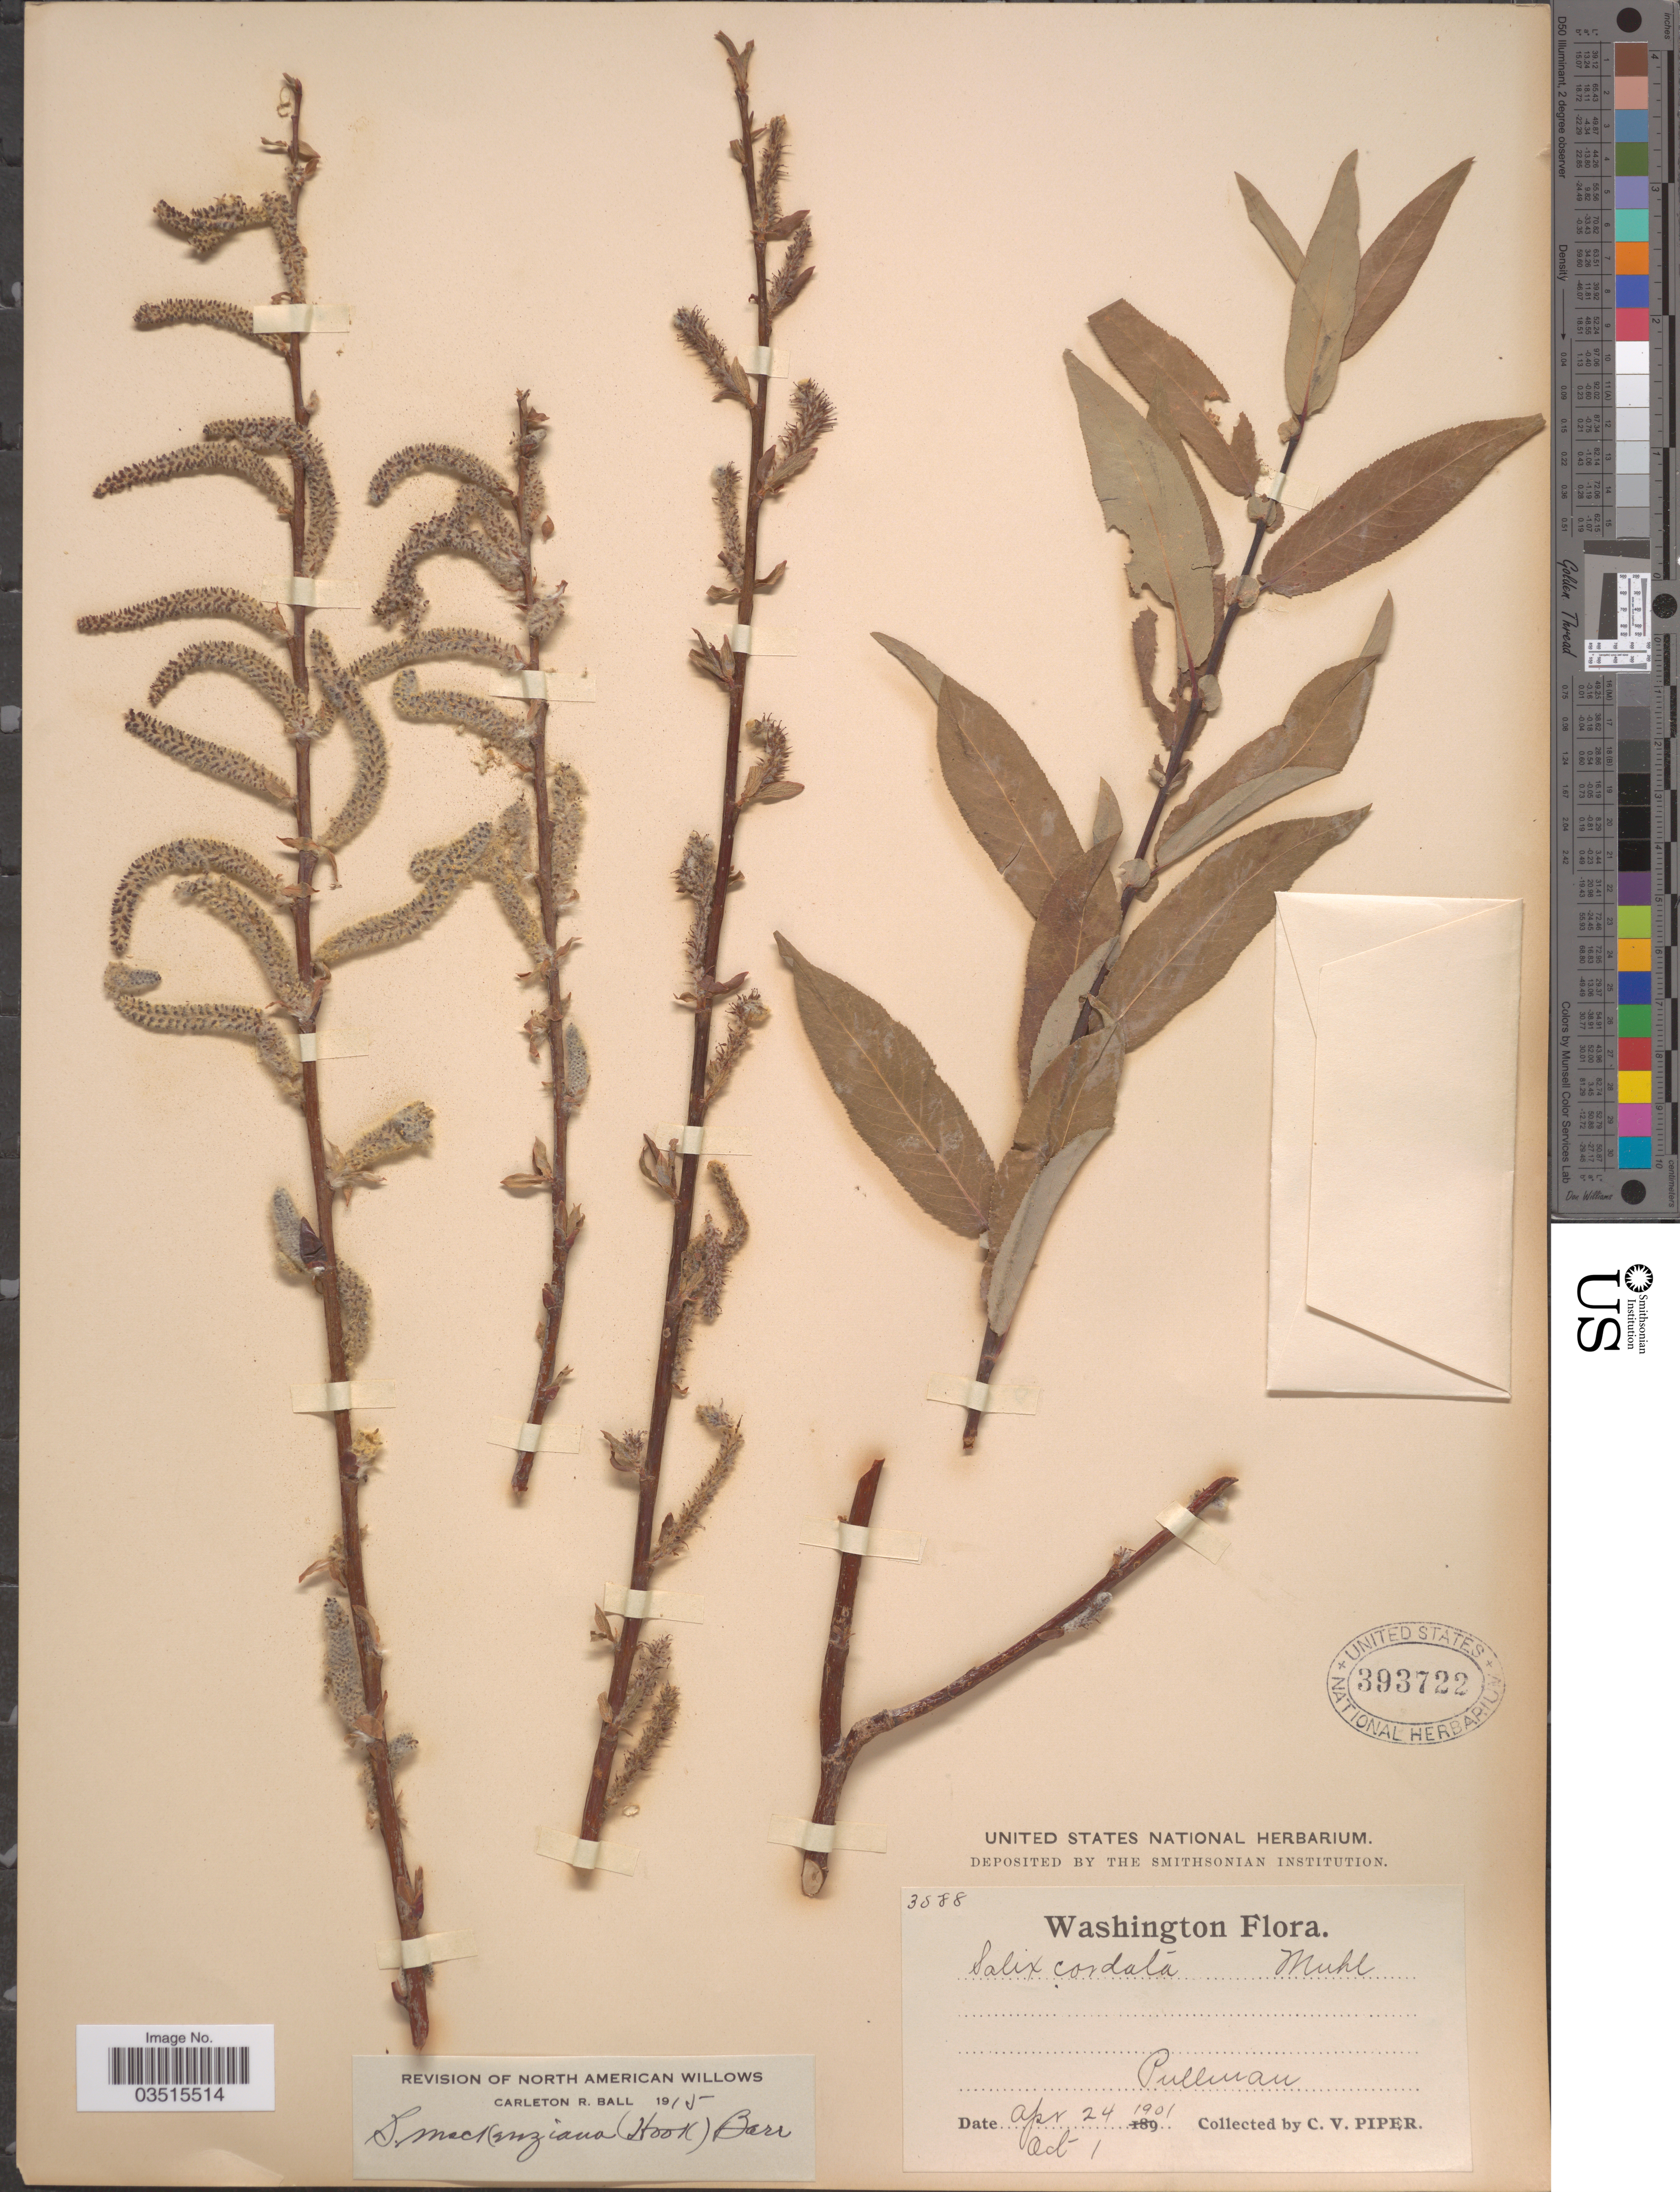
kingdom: Plantae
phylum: Tracheophyta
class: Magnoliopsida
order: Malpighiales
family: Salicaceae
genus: Salix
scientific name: Salix mackenziana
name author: (Hook.) Barratt ex Hook.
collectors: C. V. Piper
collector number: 3588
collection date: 1901-04-24/1901-10-01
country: United States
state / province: Washington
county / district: Whitman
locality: Pullman.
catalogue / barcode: US 393722